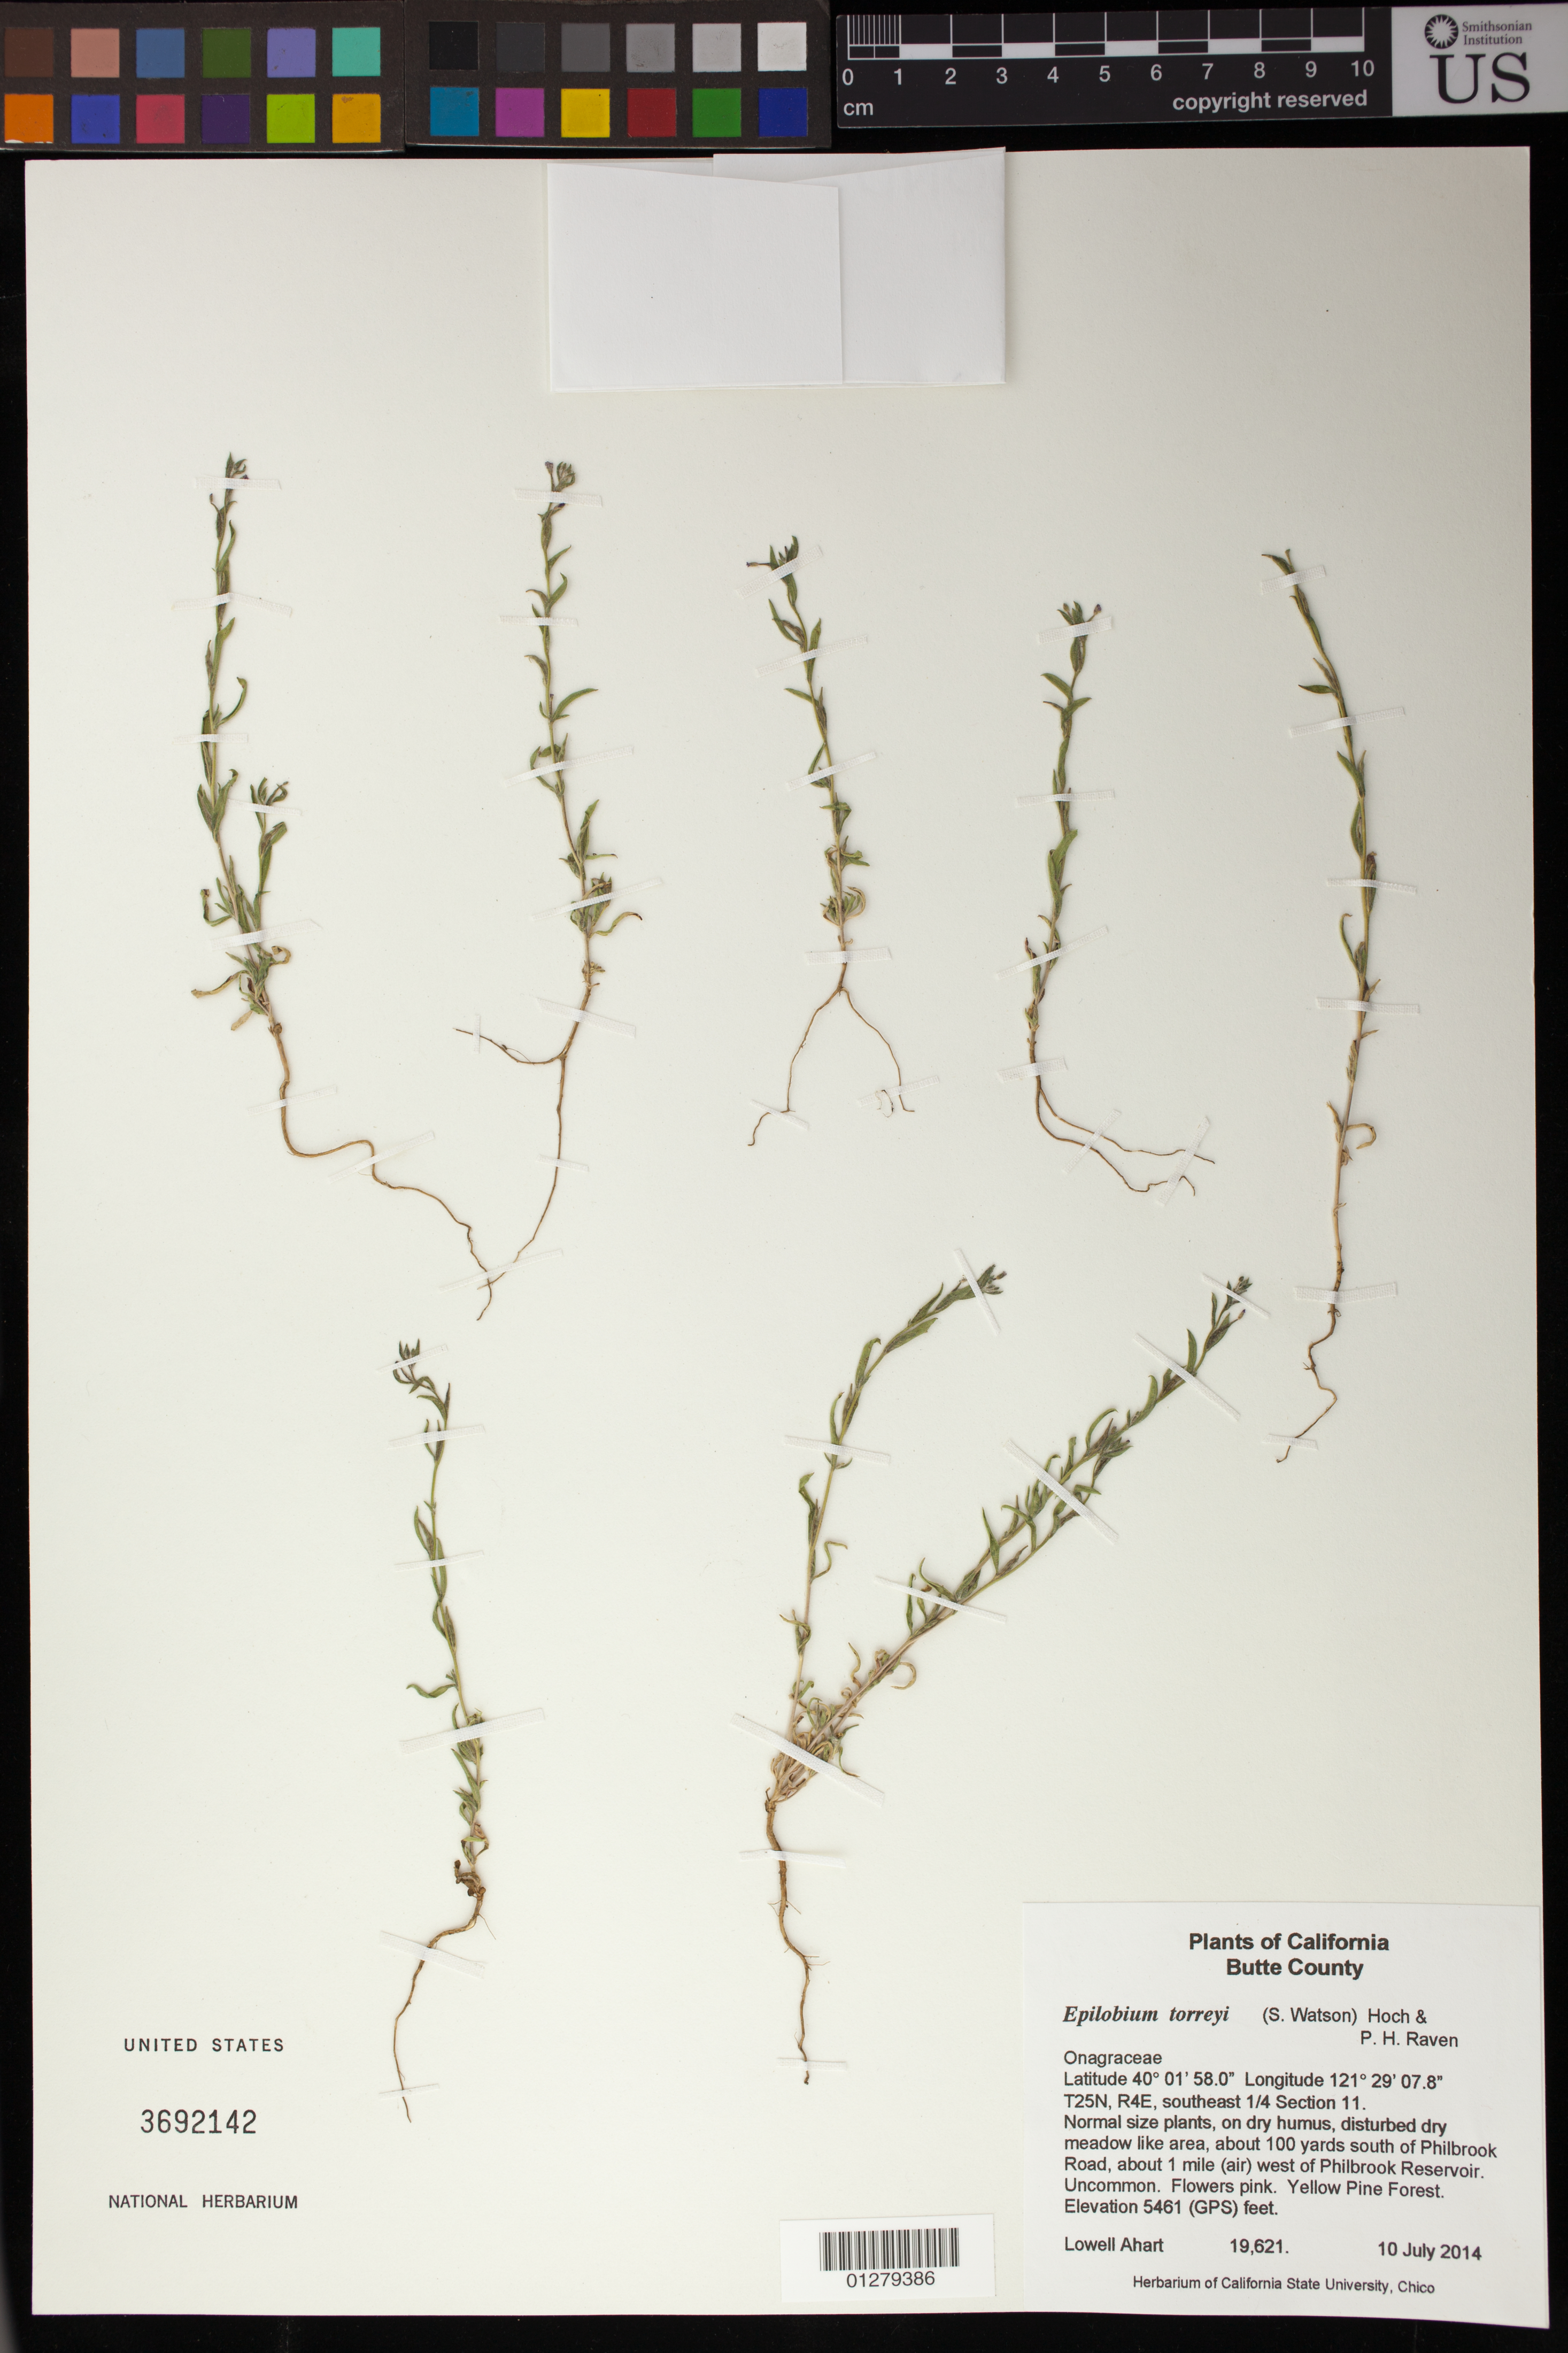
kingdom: Plantae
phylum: Tracheophyta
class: Magnoliopsida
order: Myrtales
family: Onagraceae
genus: Epilobium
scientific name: Epilobium torreyi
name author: (S. Watson) Hoch & P.H. Raven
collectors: L. Ahart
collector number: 19621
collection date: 2014-07-10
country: United States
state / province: California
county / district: Butte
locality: Meadow about 100 yards south of Philbrook Road, about 1 mile (air) west of Philbrook Reservoir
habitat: Yellow Pine forest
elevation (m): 1665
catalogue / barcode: US 3692142